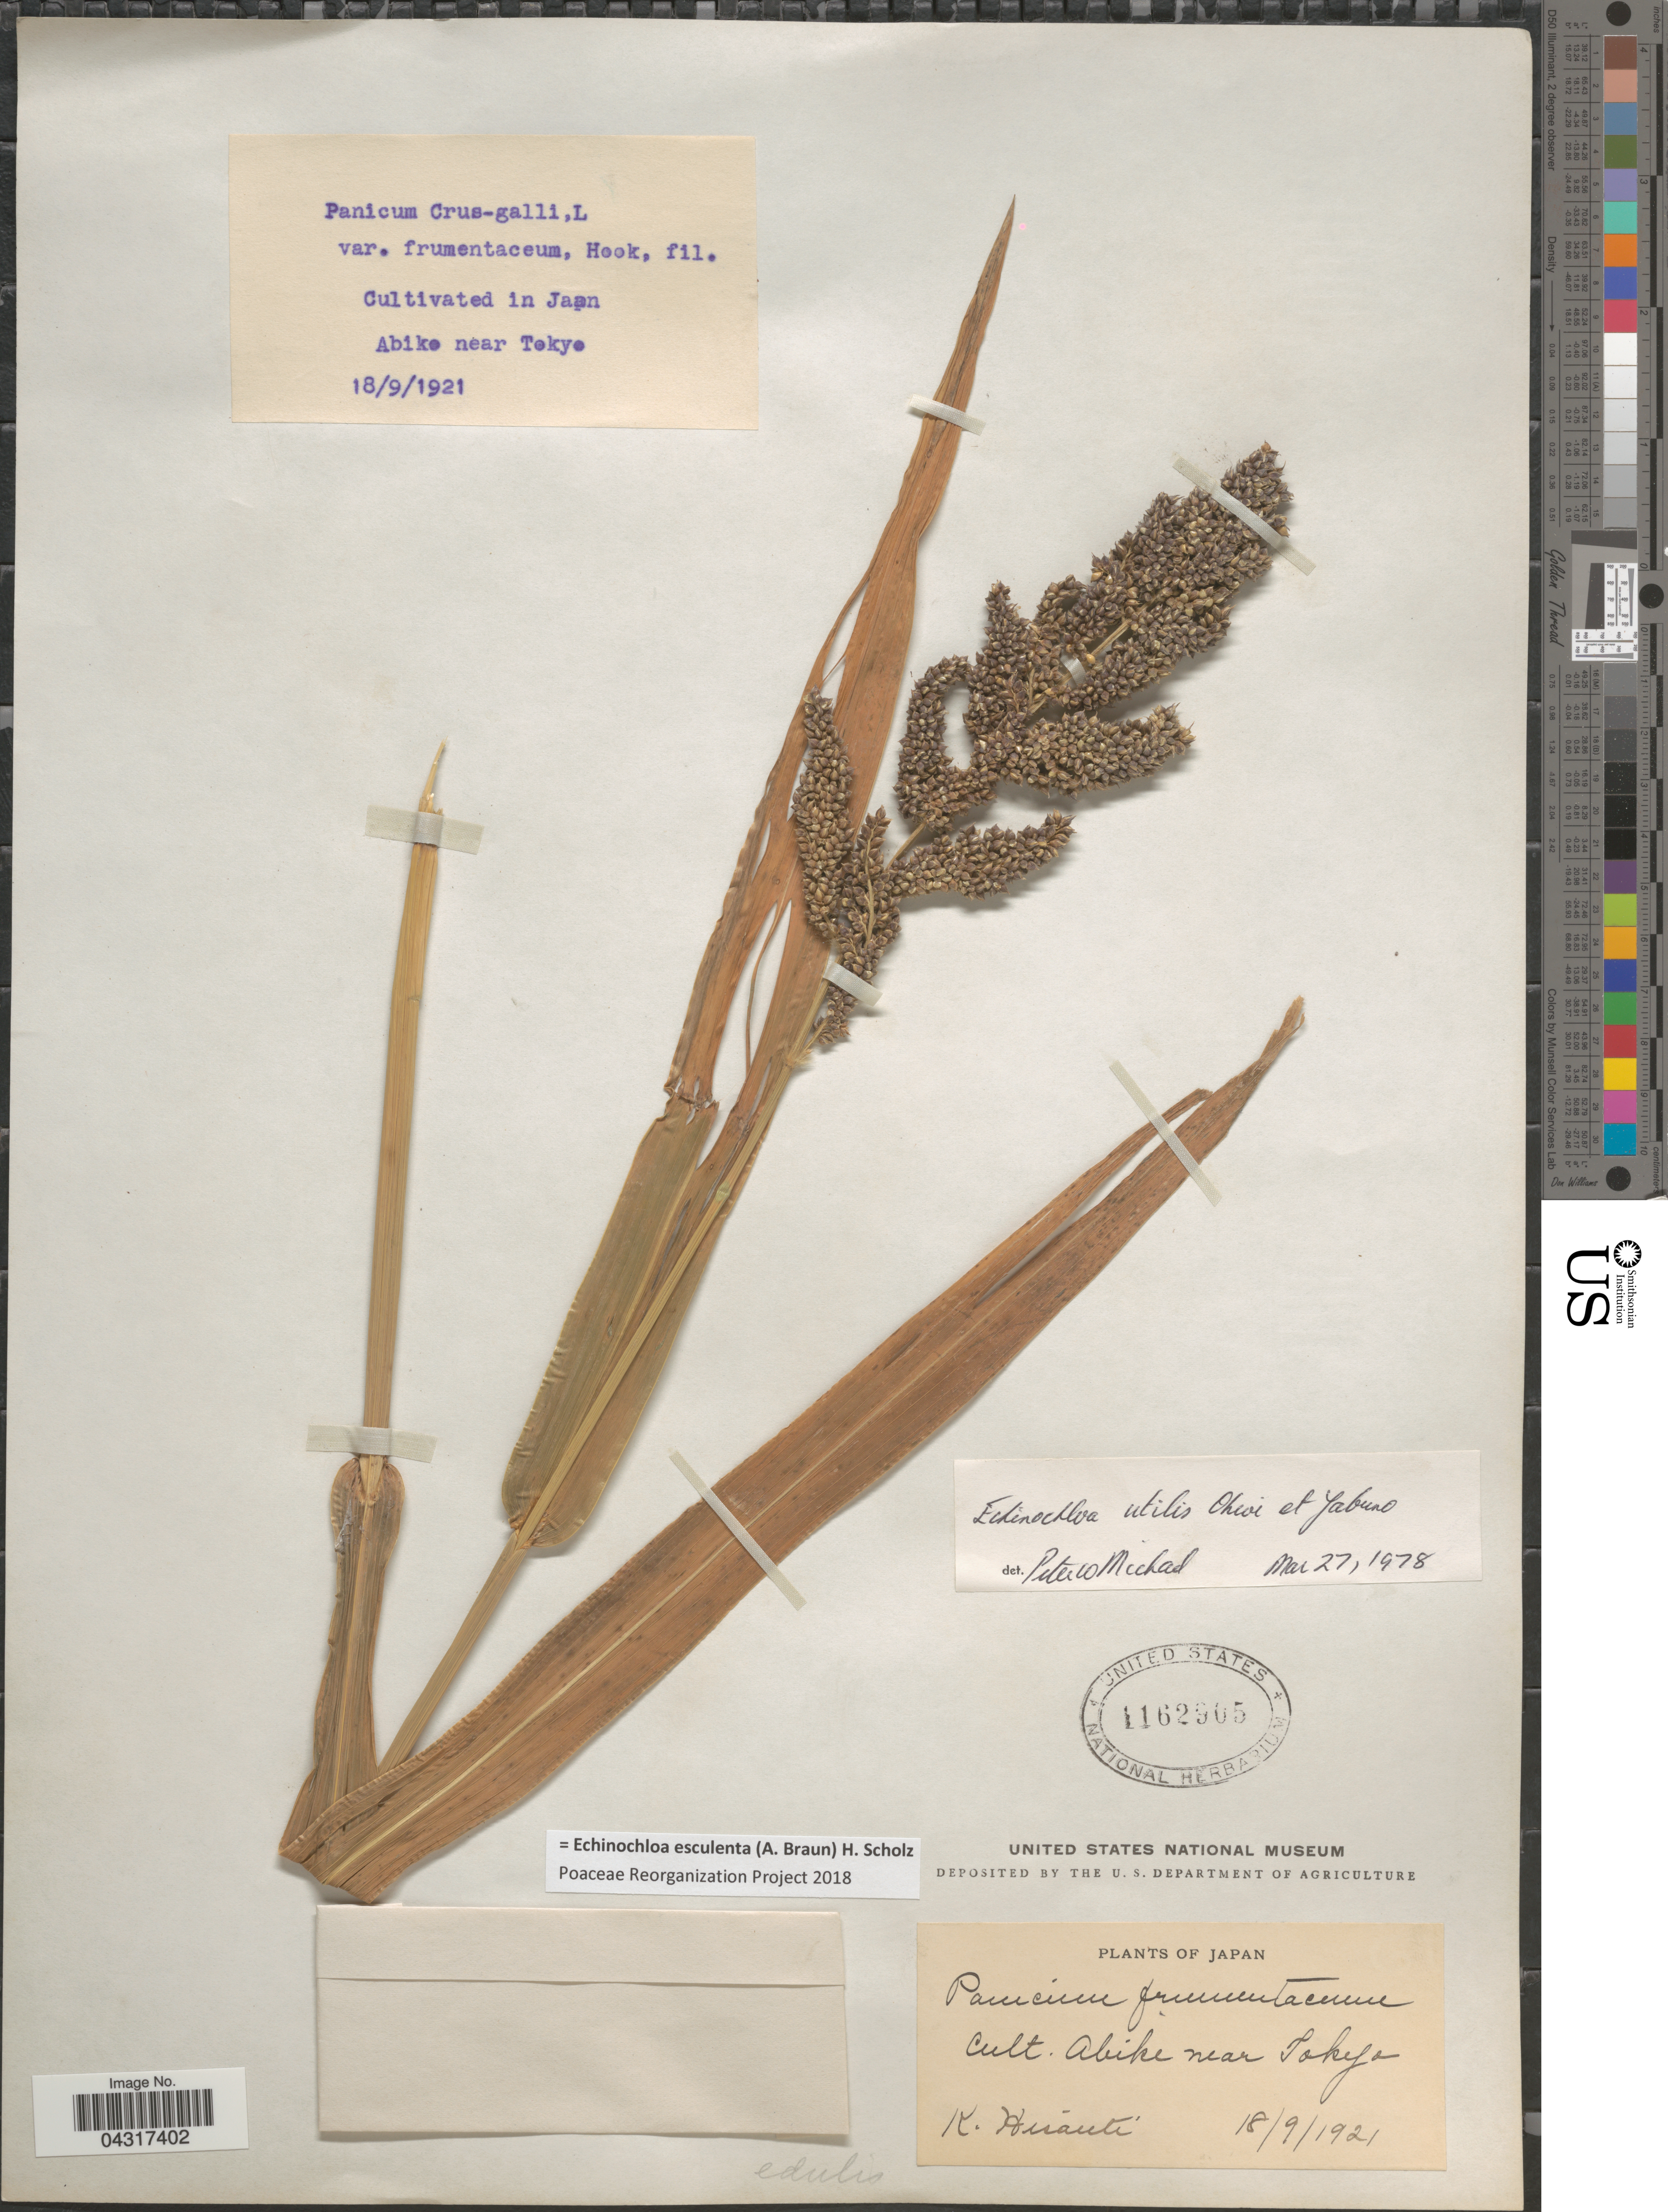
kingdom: Plantae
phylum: Tracheophyta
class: Liliopsida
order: Poales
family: Poaceae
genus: Echinochloa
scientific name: Echinochloa esculenta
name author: (A. Braun) H. Scholz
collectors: K. Hisauti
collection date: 1921-09-18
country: Japan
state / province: Tokyo, Federal City of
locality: Cult. Abike near Tokyo.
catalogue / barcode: US 1162905